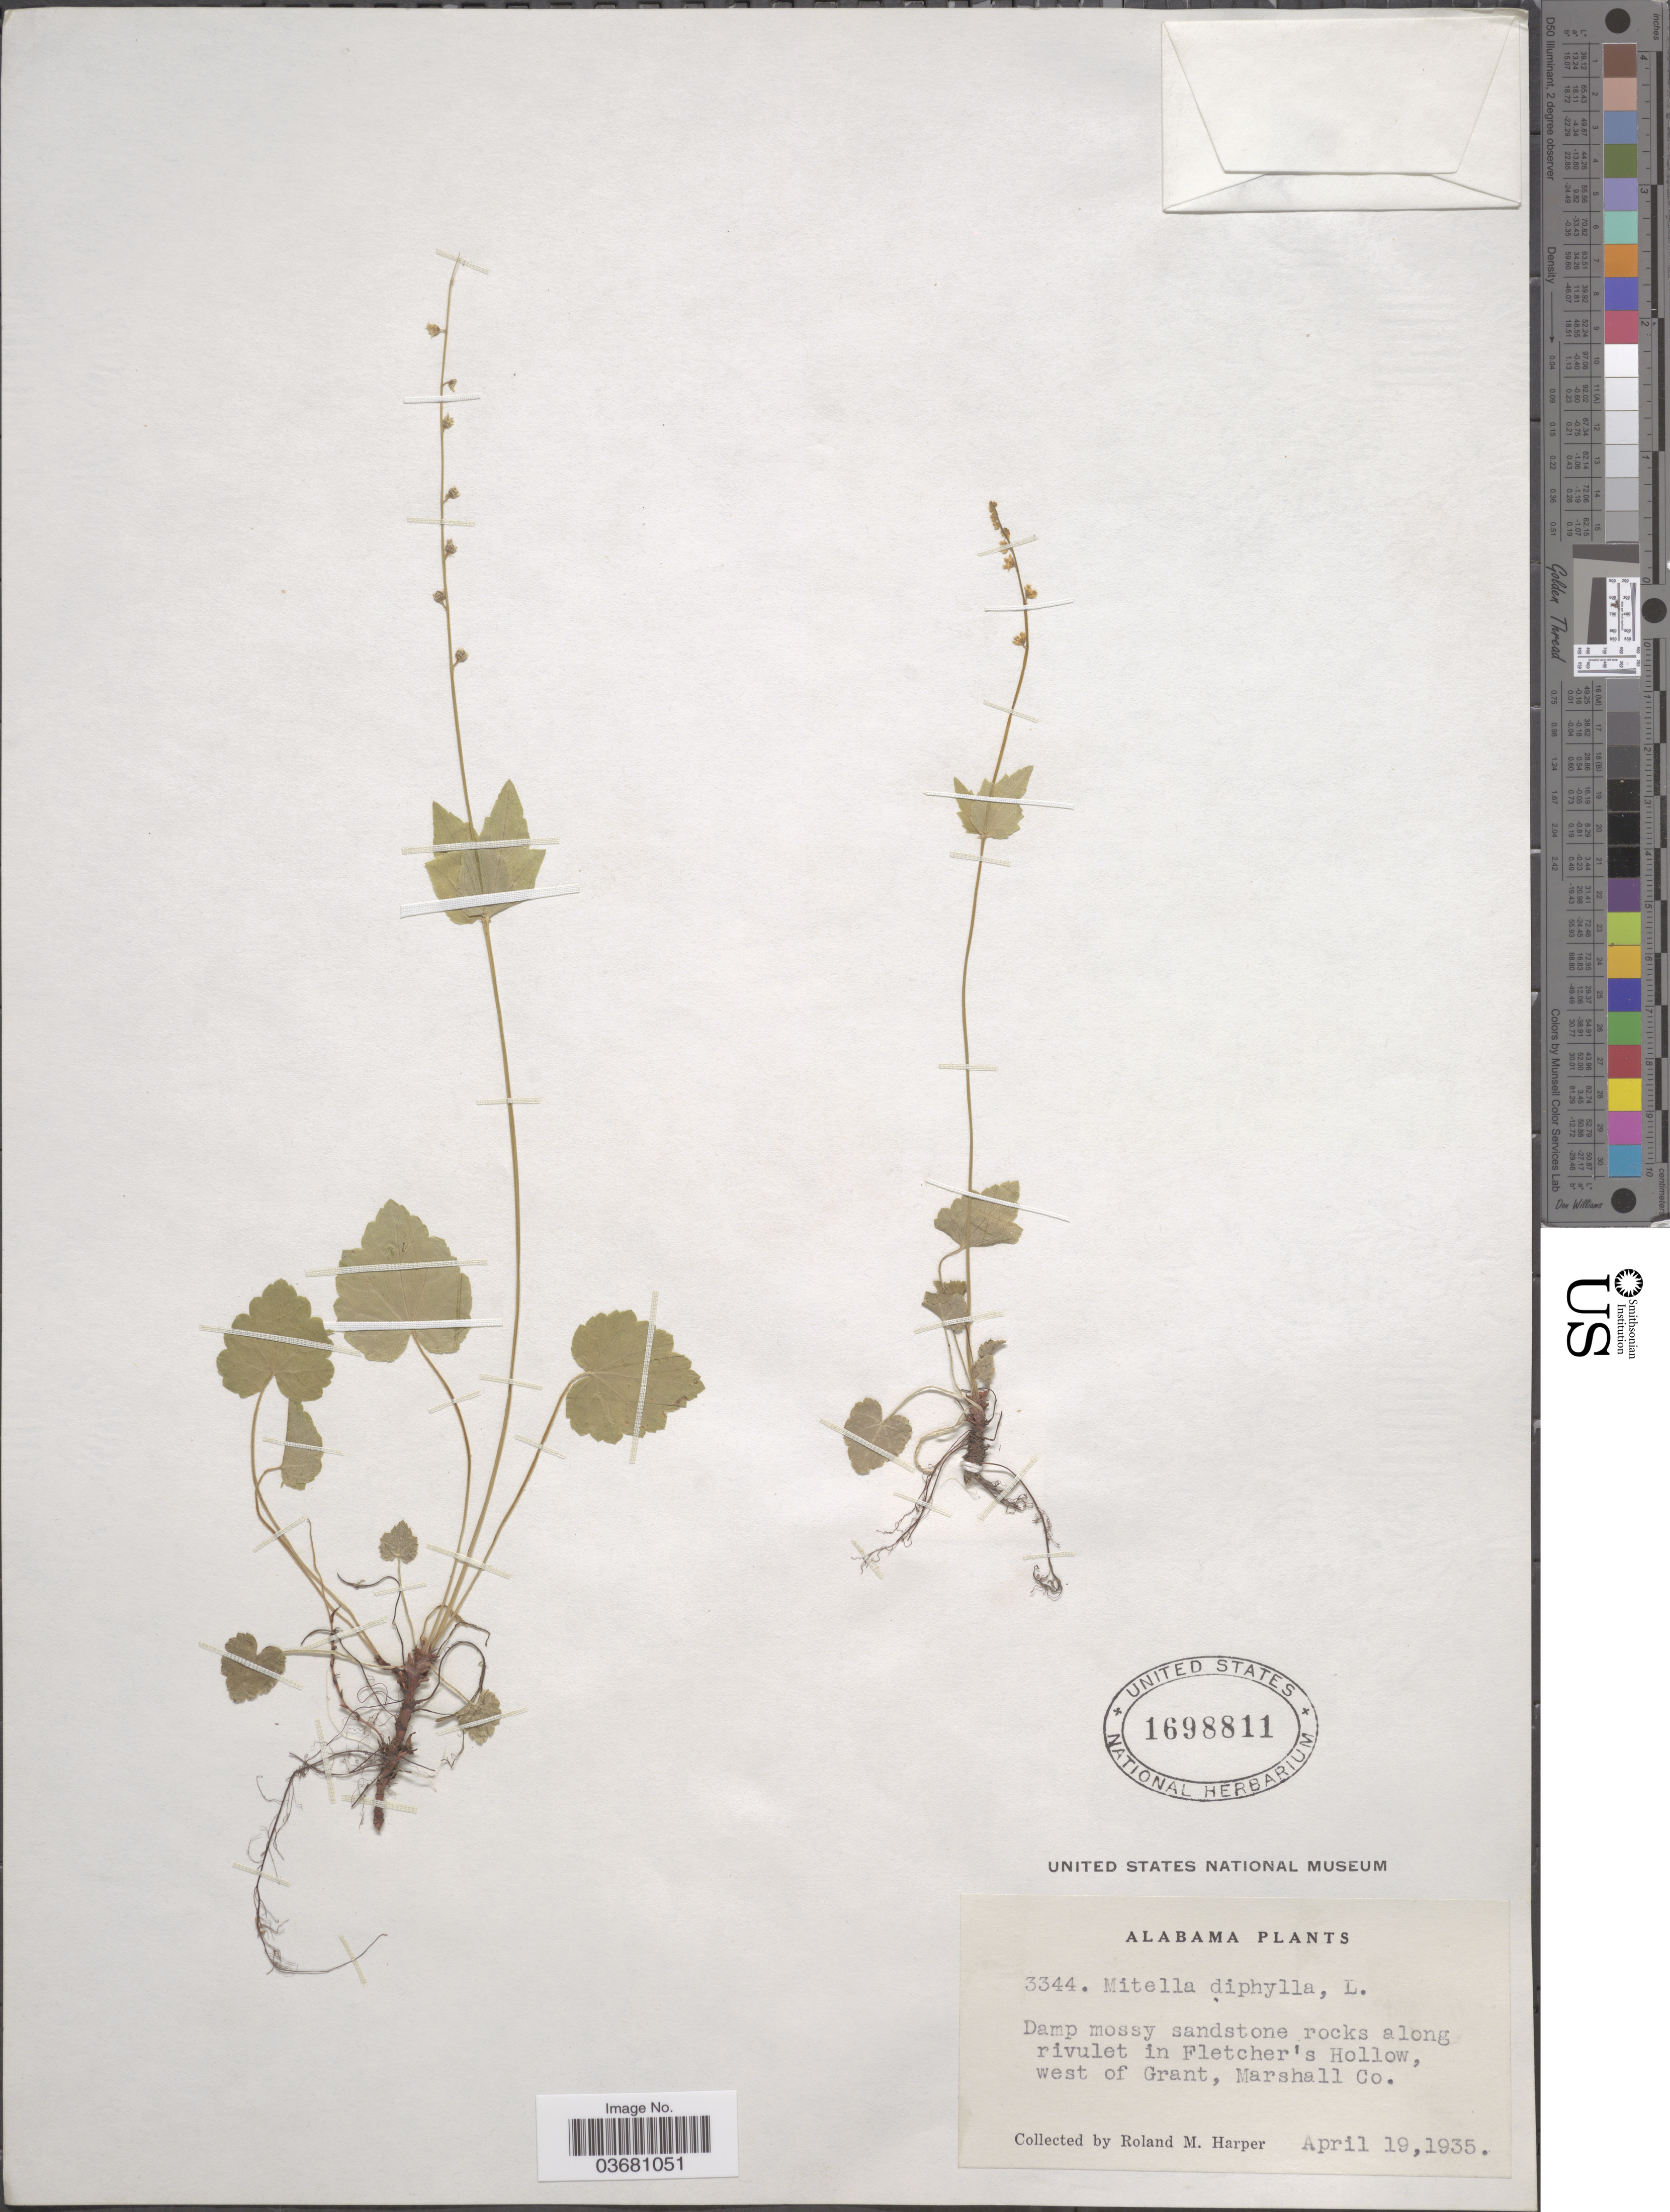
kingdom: Plantae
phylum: Tracheophyta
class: Magnoliopsida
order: Saxifragales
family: Saxifragaceae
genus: Mitella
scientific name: Mitella diphylla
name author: L.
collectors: R. M. Harper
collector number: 3344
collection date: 1935-04-19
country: United States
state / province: Alabama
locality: Damp mossy sandstone rocks along rivulet in Fletcher's Hollow, west of Grant, Marshall Co.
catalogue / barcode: US 1698811